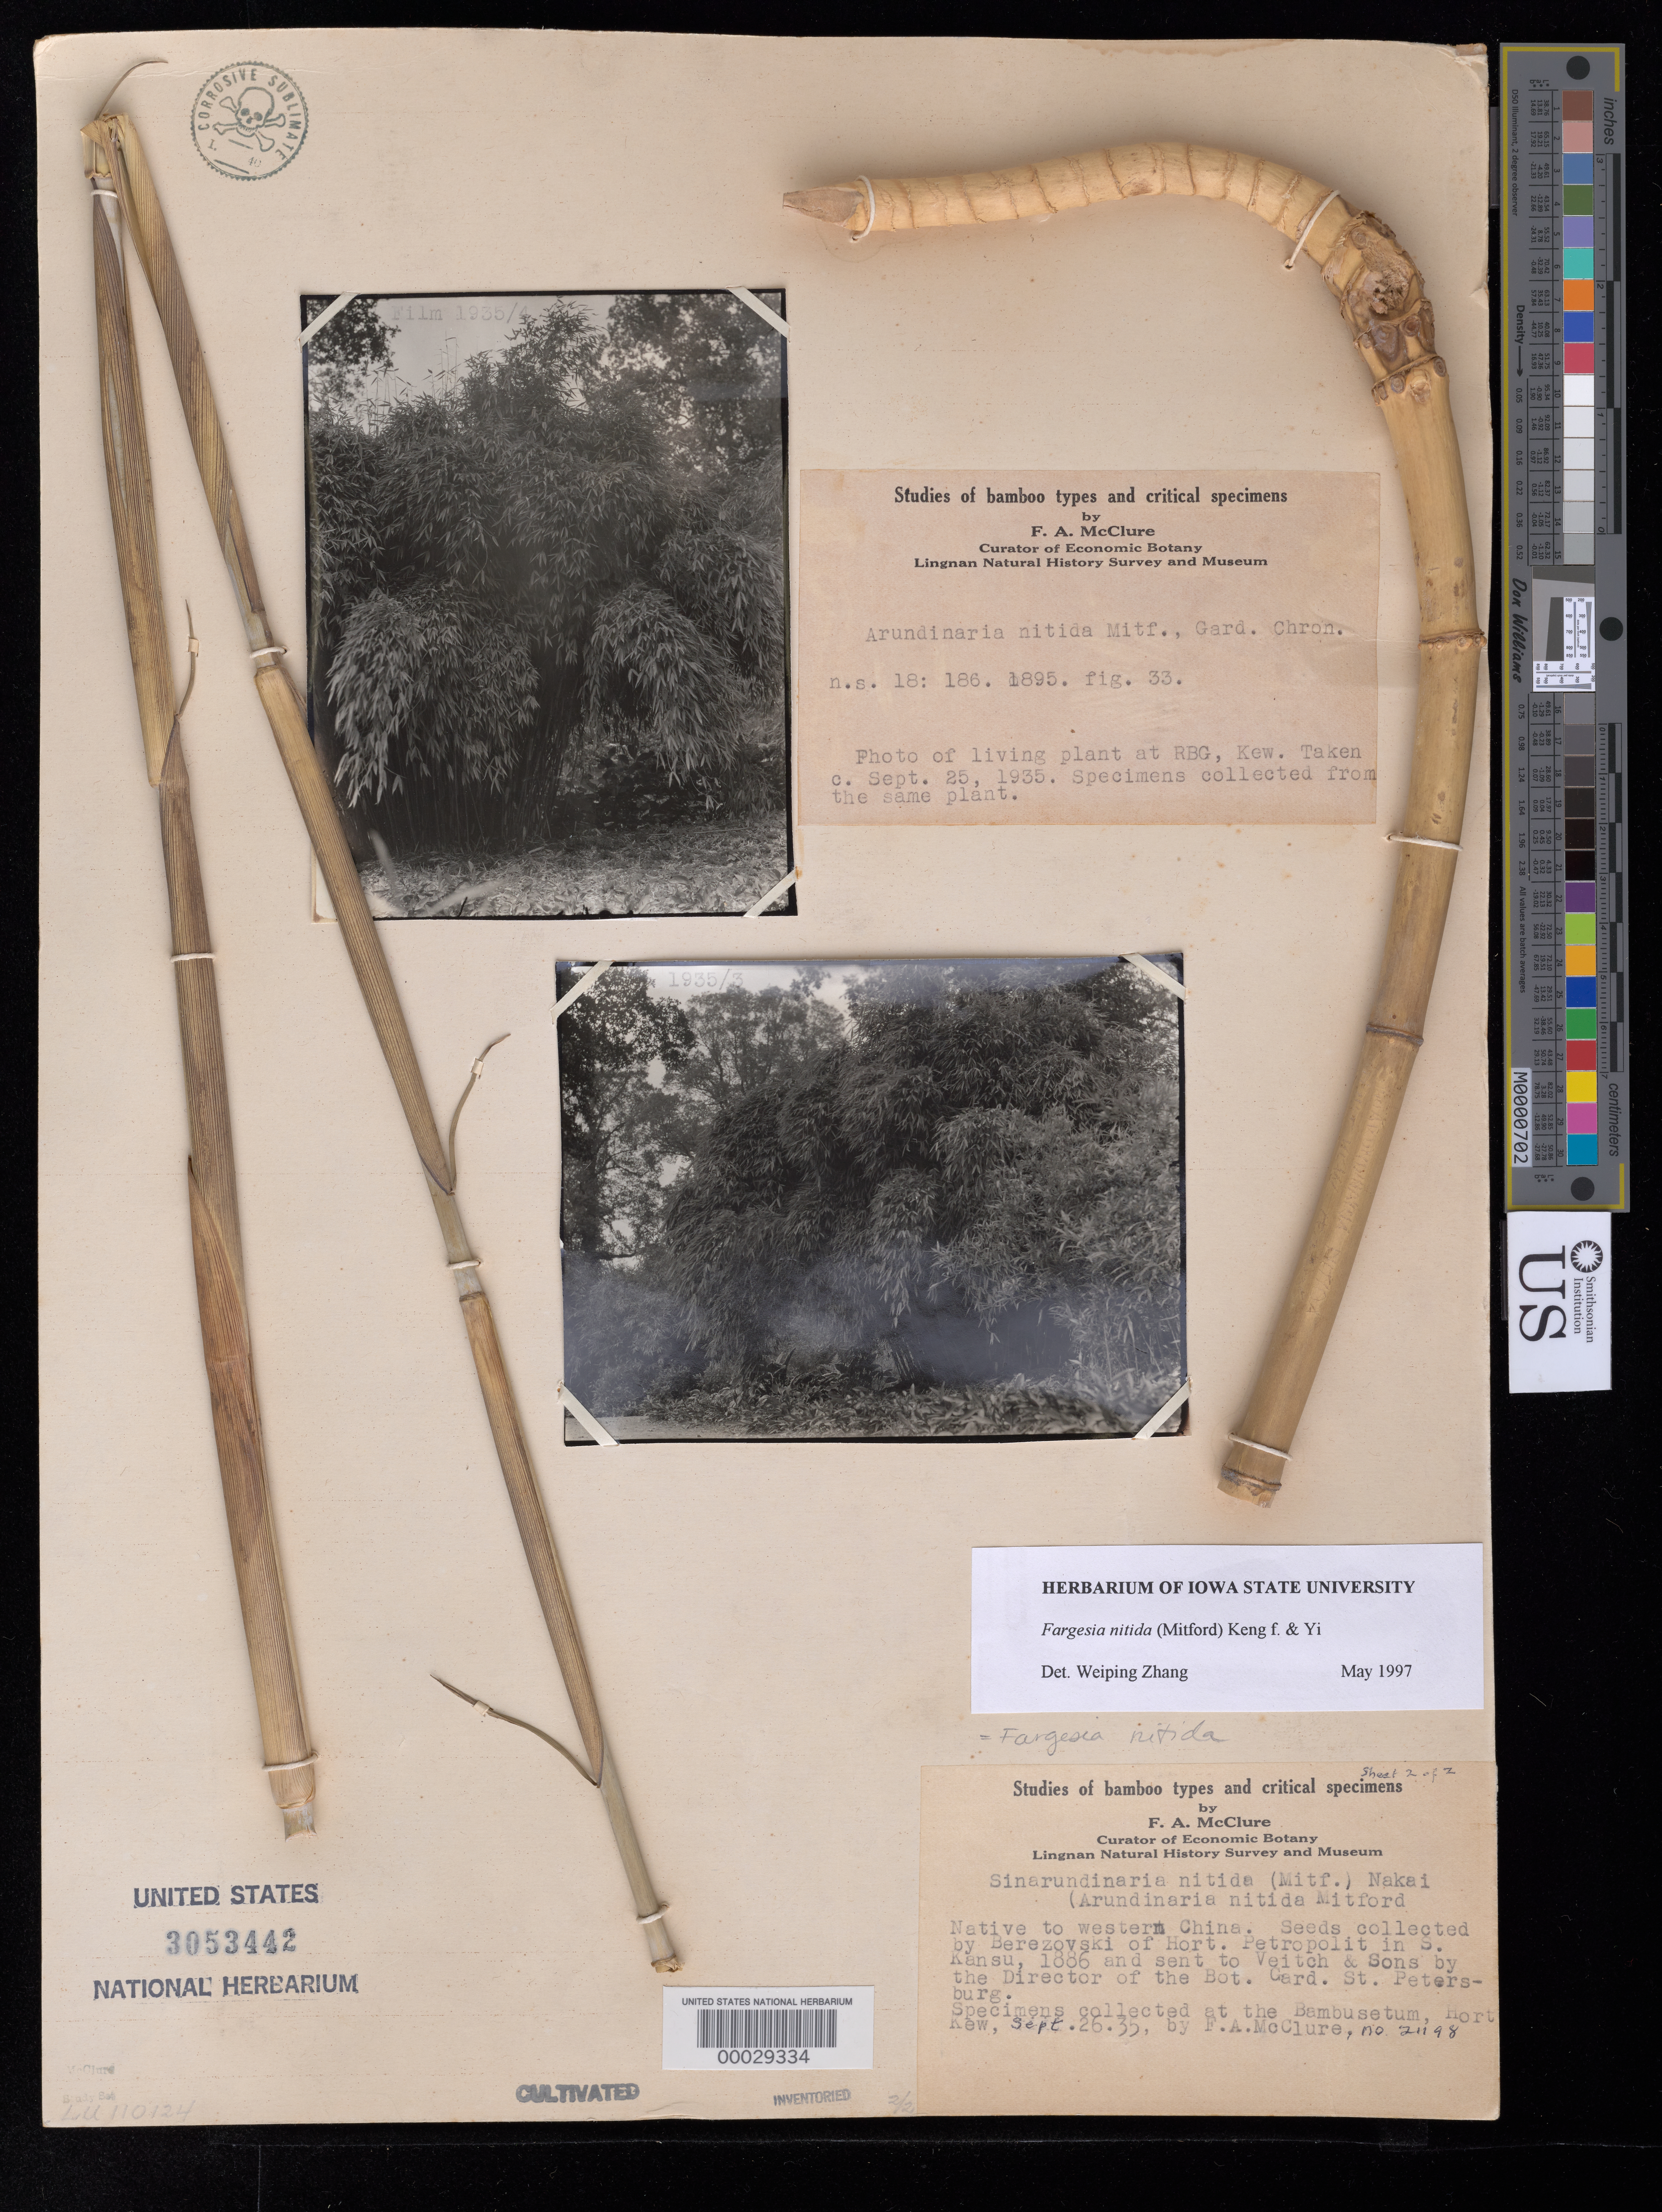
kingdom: Plantae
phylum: Tracheophyta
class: Liliopsida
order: Poales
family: Poaceae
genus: Fargesia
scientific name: Fargesia nitida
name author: (Mitford ex Stapf) Keng f. ex T.P. Yi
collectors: F. A. McClure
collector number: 21198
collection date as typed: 26 Sep 1935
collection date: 1935-09-26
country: United Kingdom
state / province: England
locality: Bambusetum, hort. kew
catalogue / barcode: US 3053442